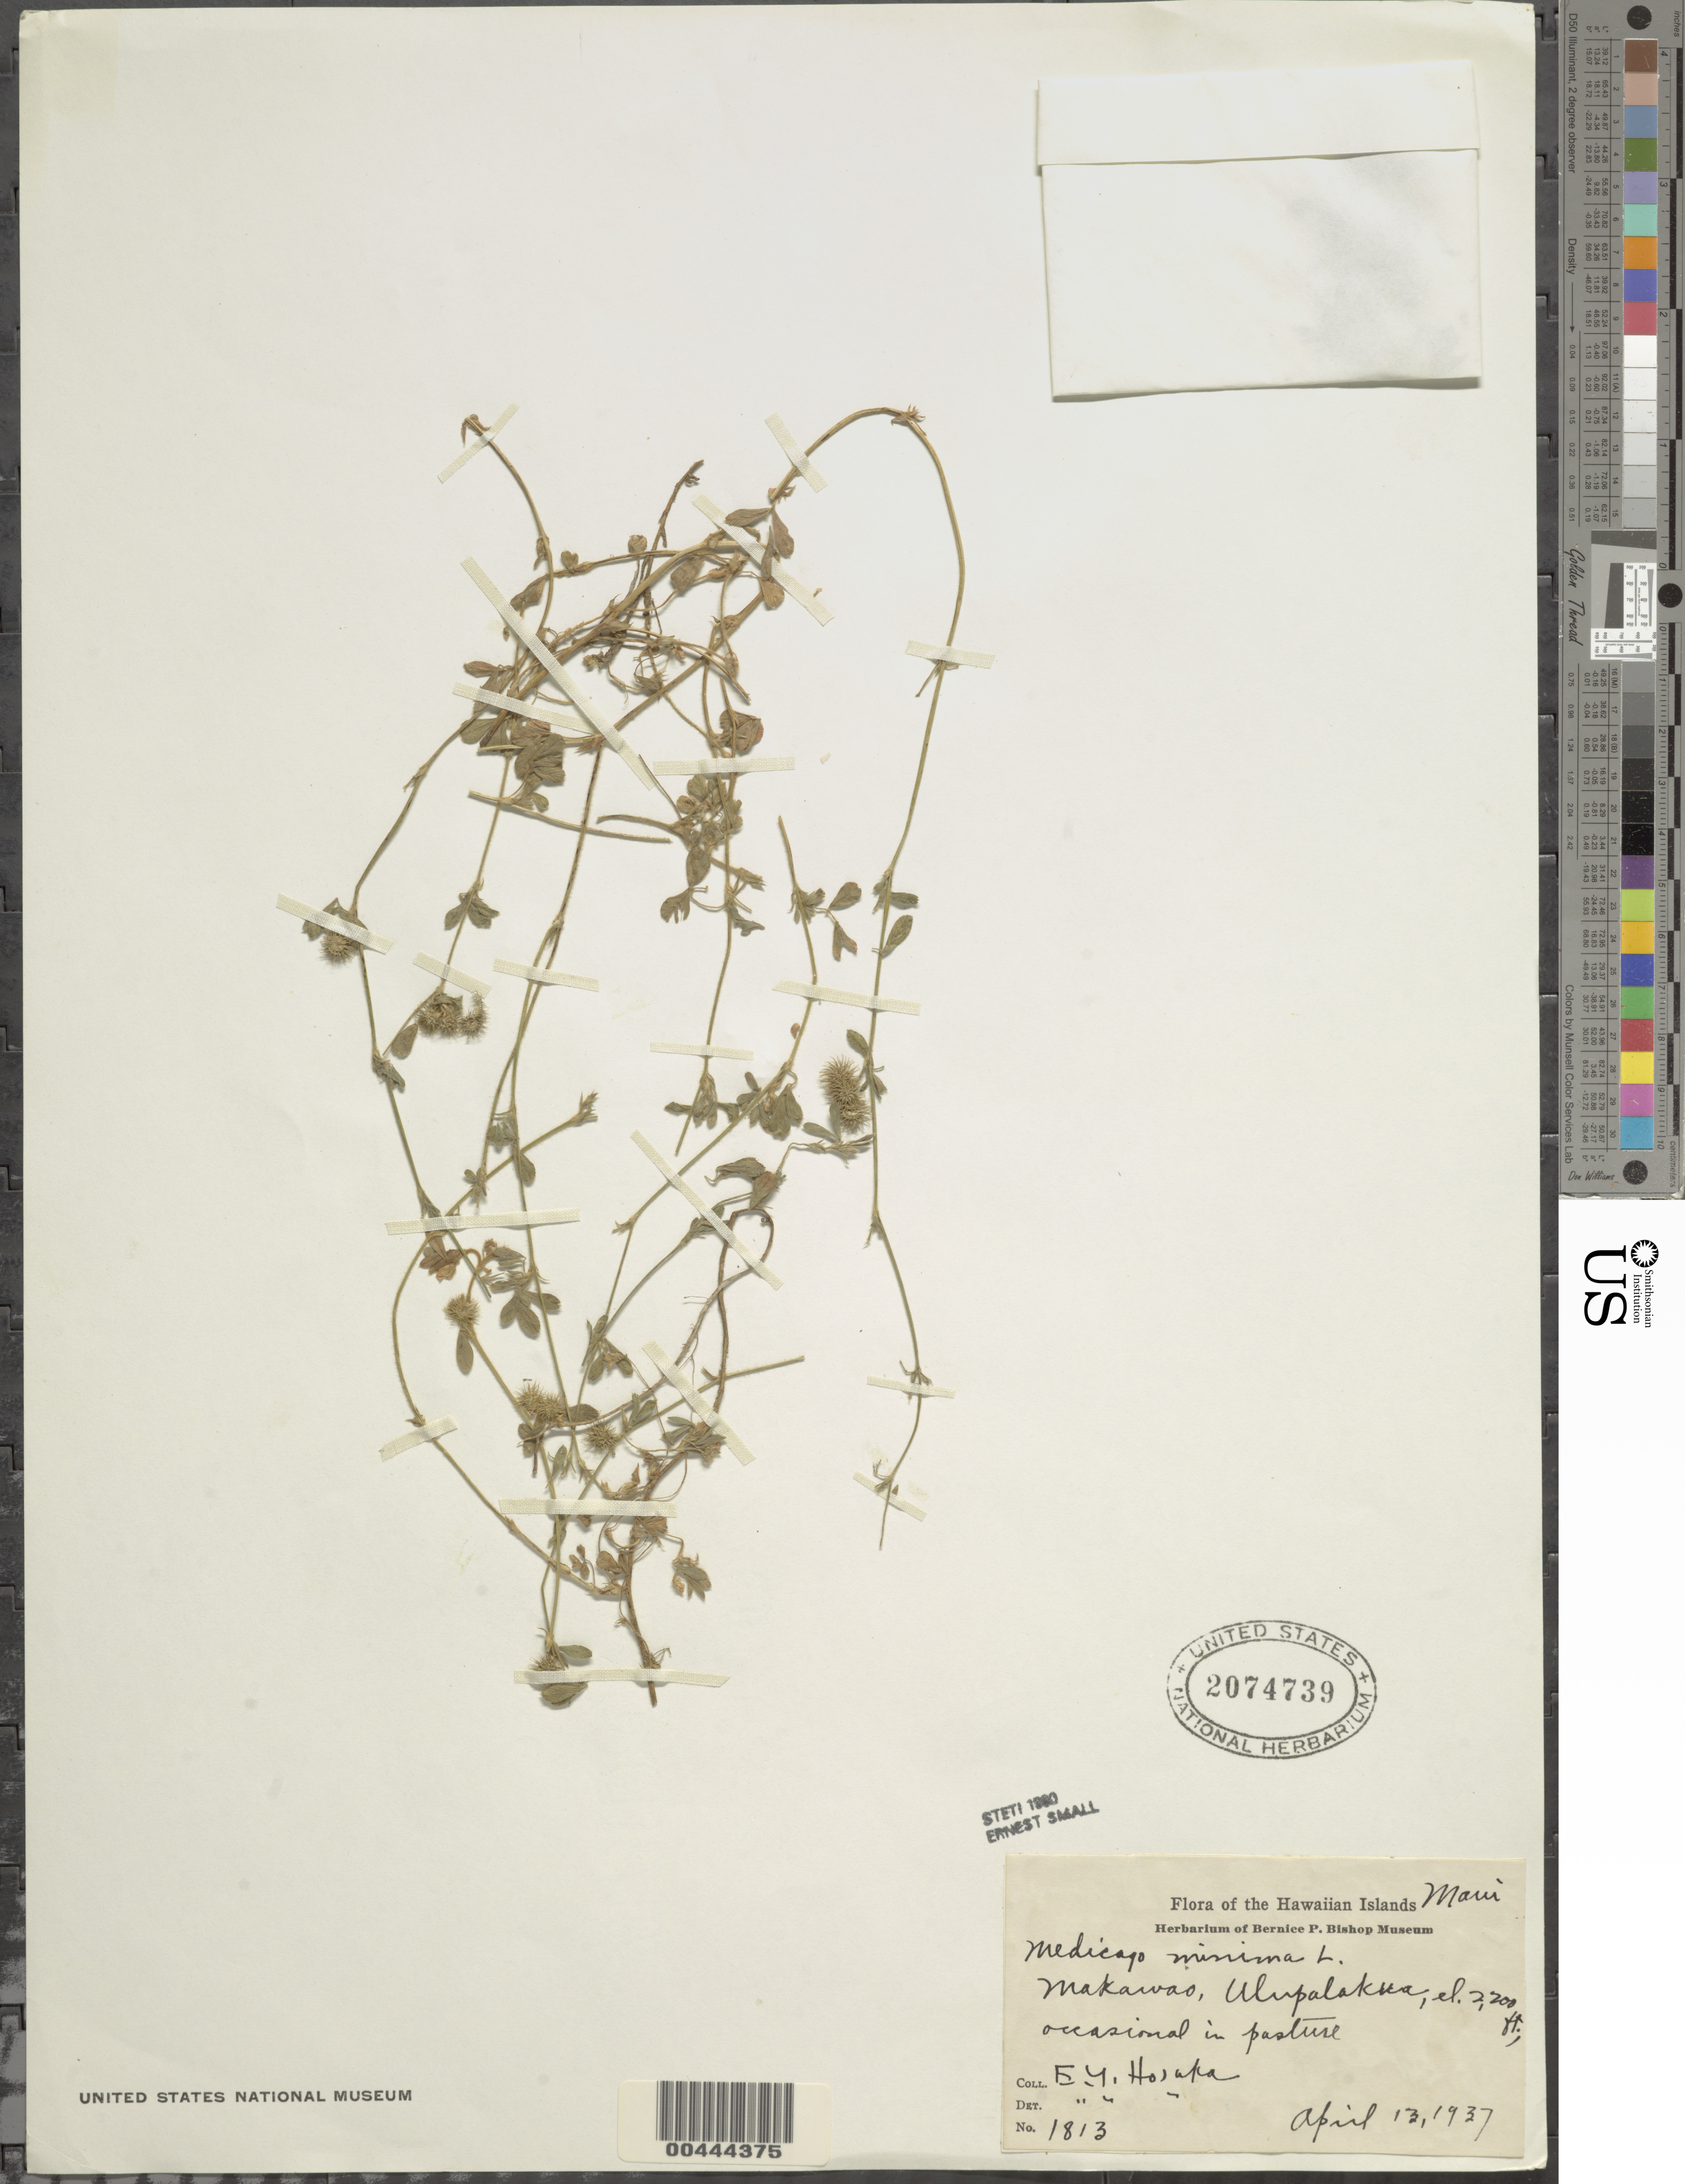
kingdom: Plantae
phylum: Tracheophyta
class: Magnoliopsida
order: Fabales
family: Fabaceae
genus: Medicago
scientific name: Medicago minima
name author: Lam.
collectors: E. Y. Hosaka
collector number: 1813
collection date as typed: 13 Apr 1937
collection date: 1937-04-13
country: United States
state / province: Hawaii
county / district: Maui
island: Maui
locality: Makawao, Ulupalakua.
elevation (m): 671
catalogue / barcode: US 2074739